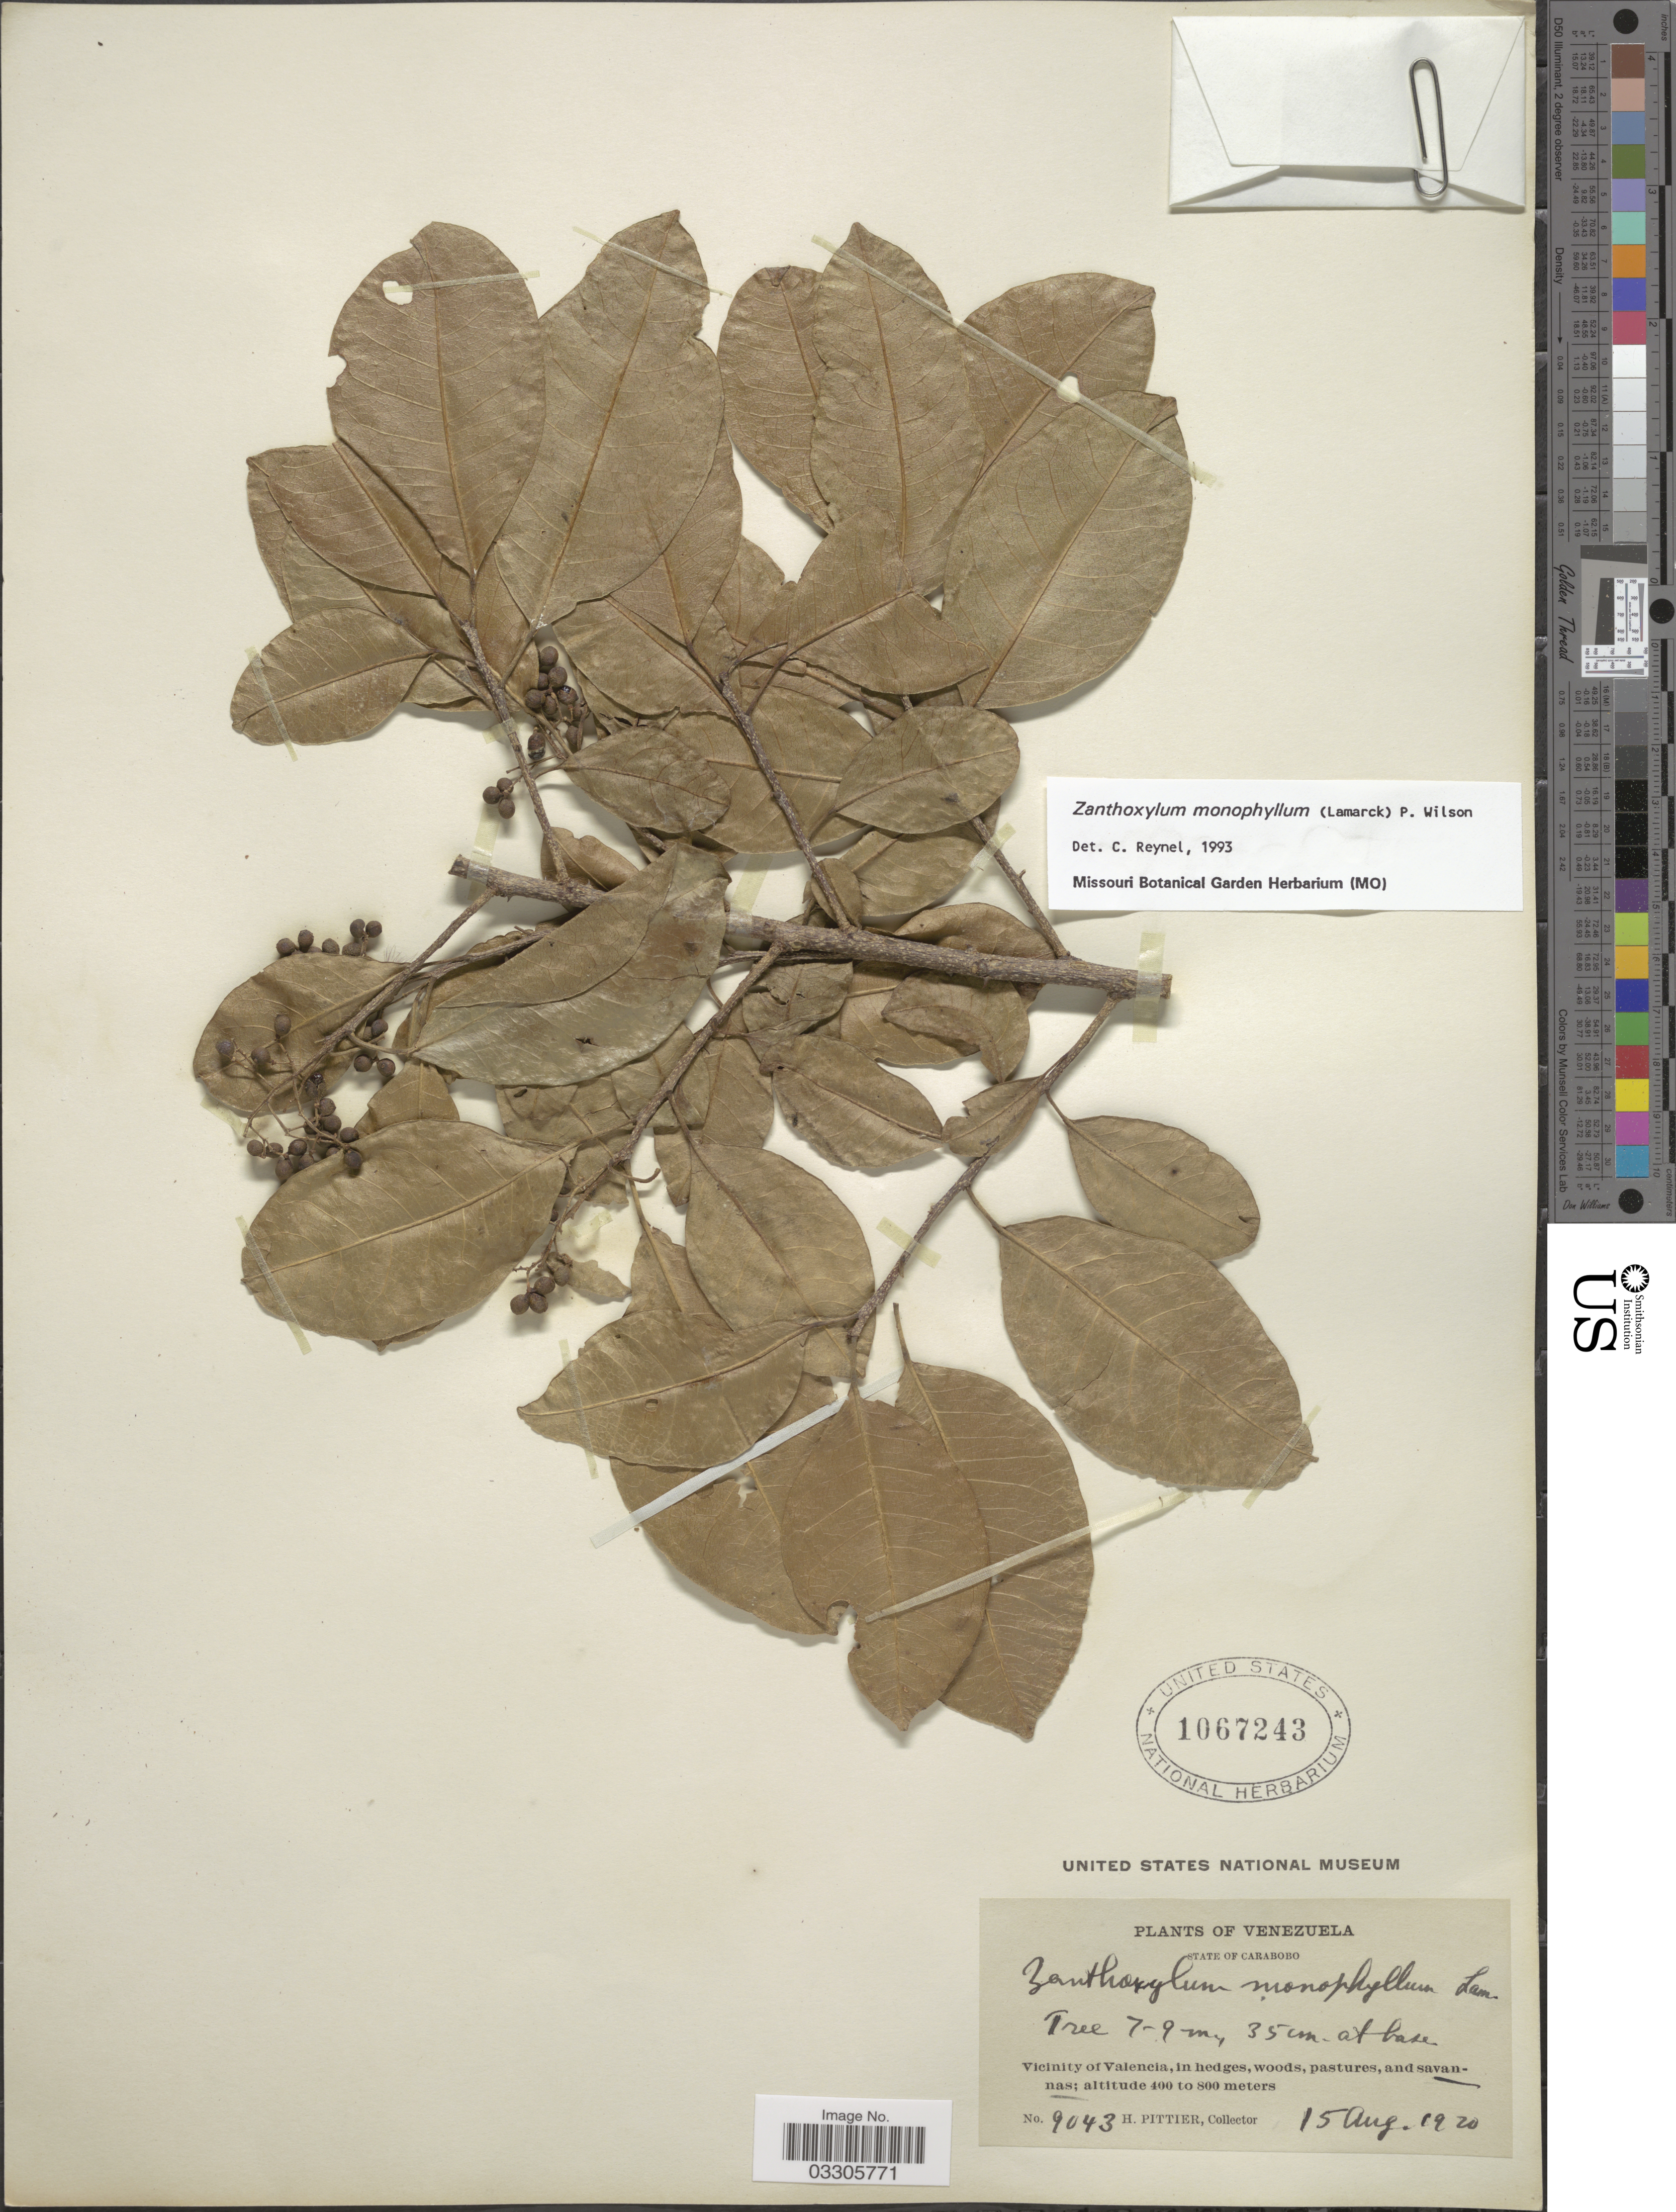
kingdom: Plantae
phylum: Tracheophyta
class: Magnoliopsida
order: Sapindales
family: Rutaceae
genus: Zanthoxylum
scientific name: Zanthoxylum monophyllum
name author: (Lam.) P. Wilson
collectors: H. F. Pittier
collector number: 9043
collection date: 1920-08-15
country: Venezuela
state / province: Carabobo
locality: Vicinity of Valencia.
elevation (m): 400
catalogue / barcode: US 1067243